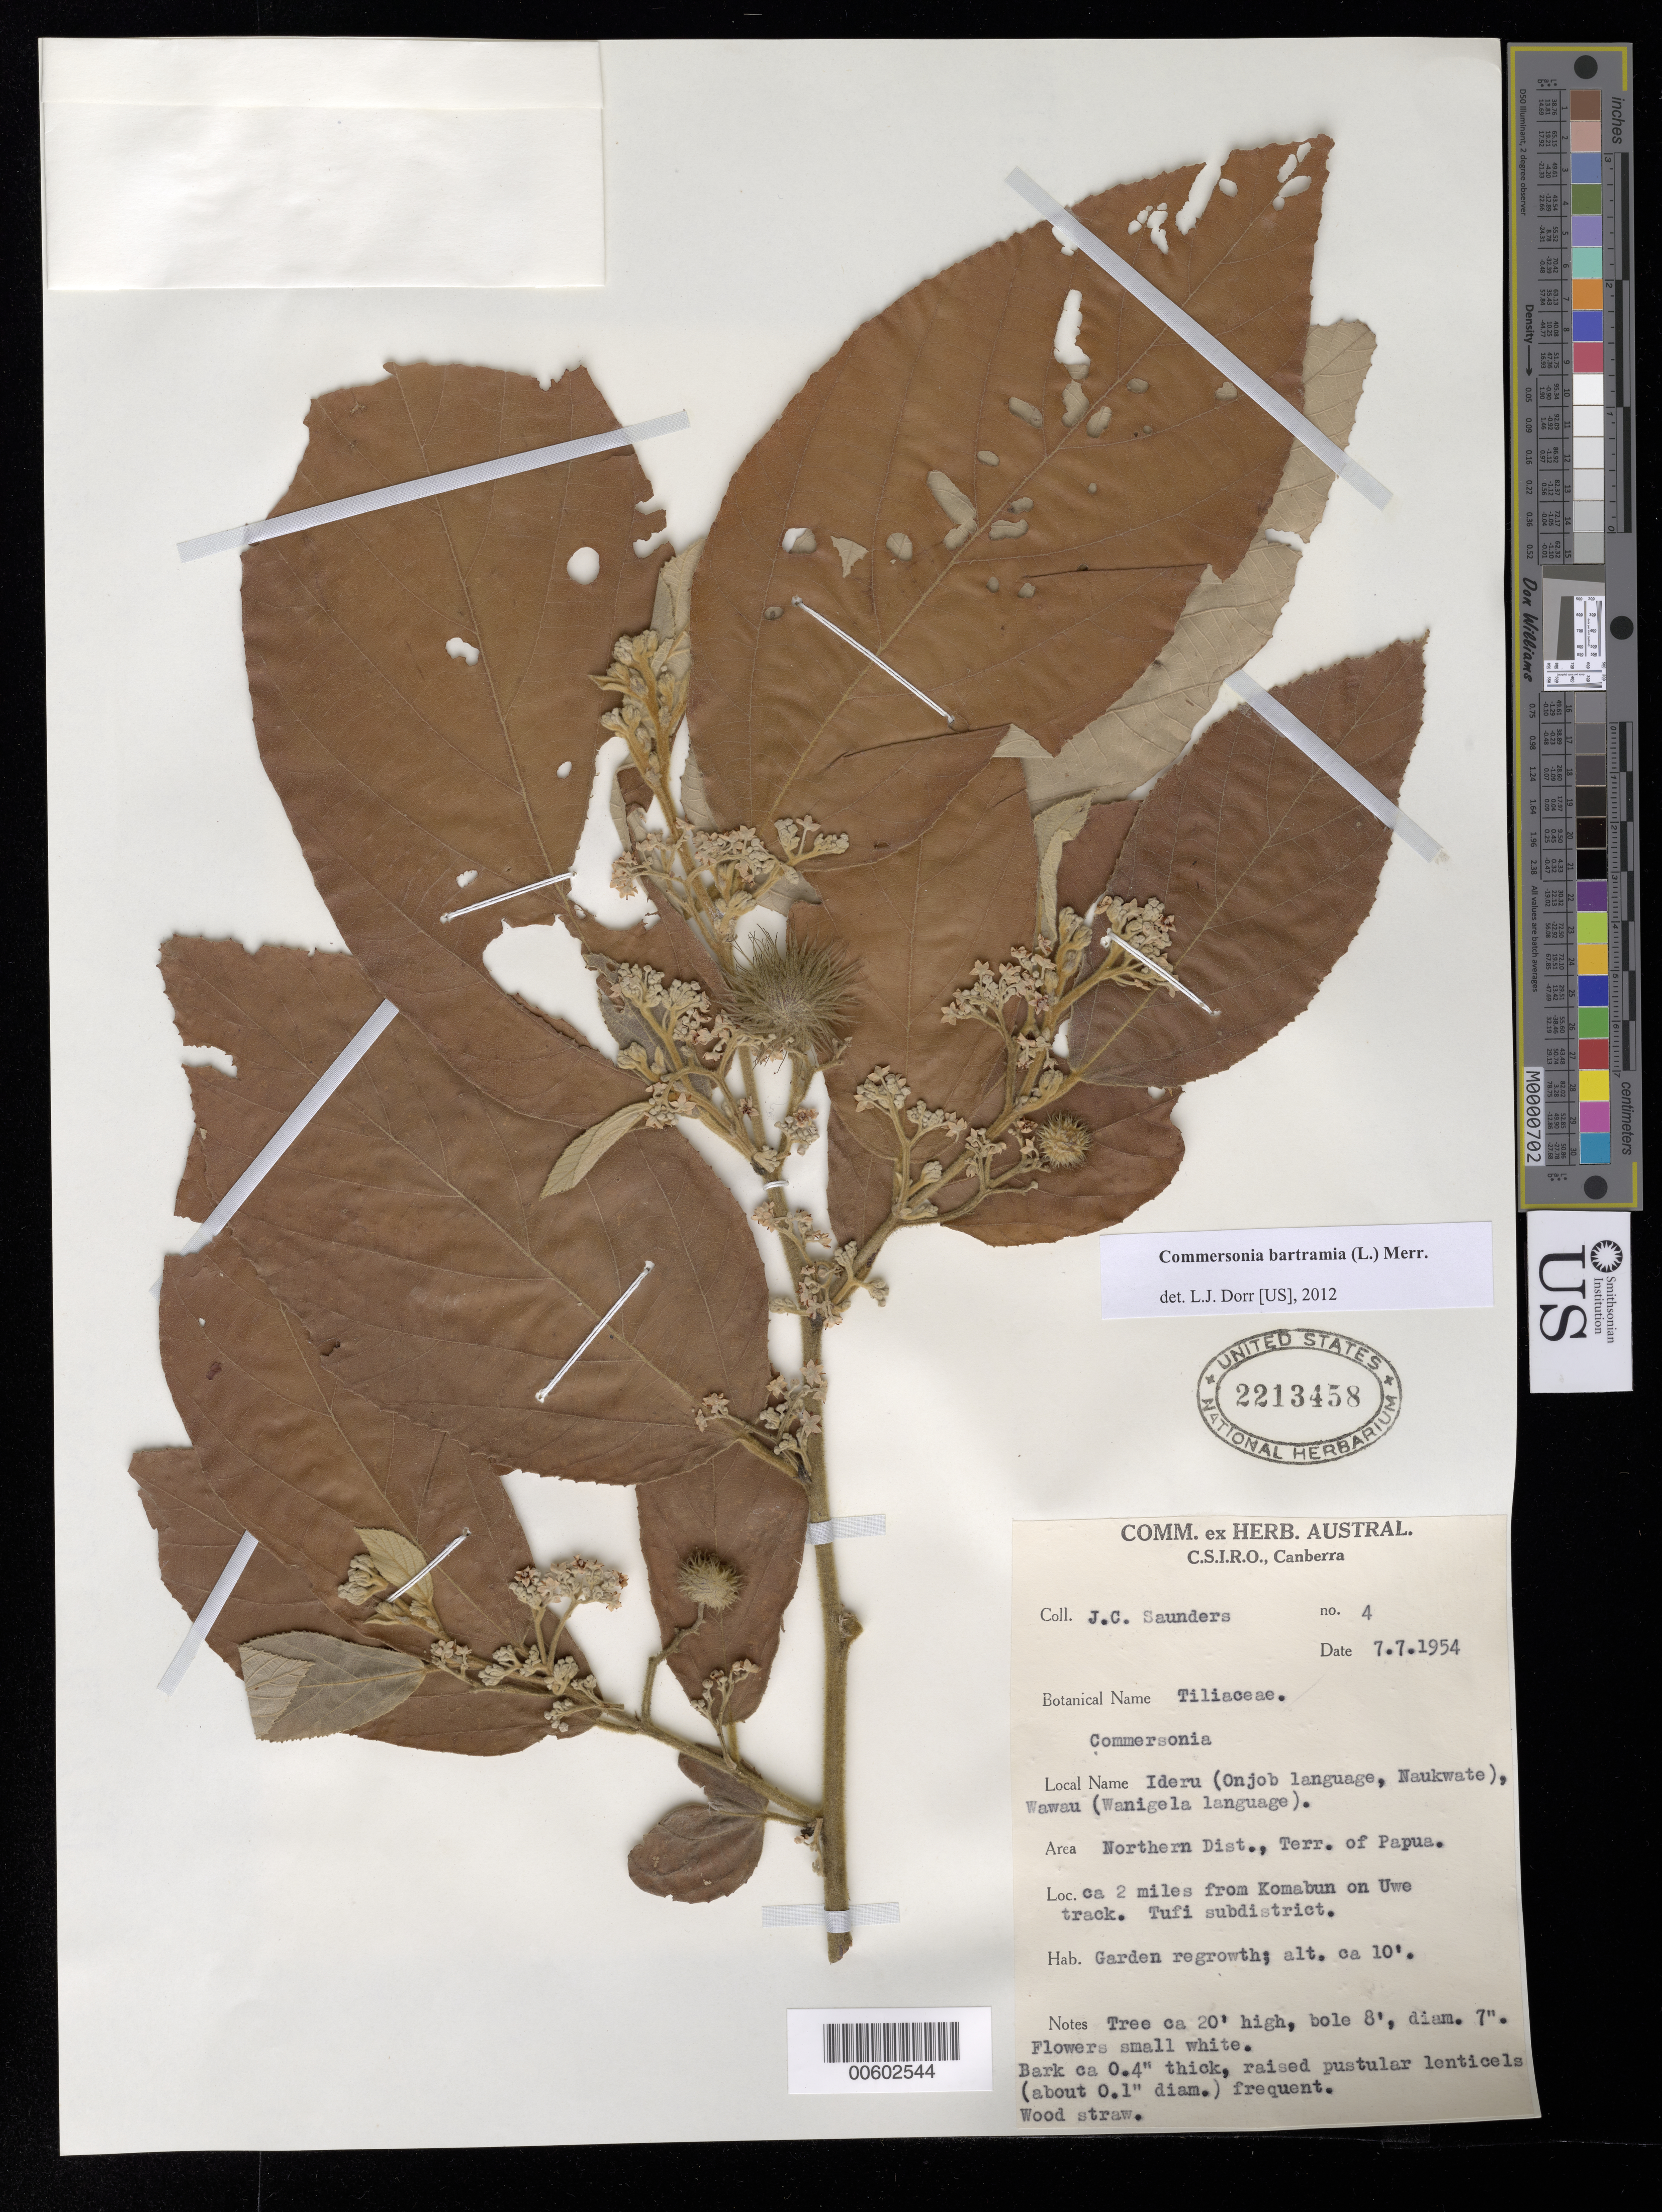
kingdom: Plantae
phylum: Tracheophyta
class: Magnoliopsida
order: Malvales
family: Malvaceae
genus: Commersonia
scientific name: Commersonia bartramia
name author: (L.) Merr.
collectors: J. C. Saunders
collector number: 4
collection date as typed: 07 Jul 1954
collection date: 1954-07-07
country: Papua New Guinea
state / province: Northern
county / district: Tufi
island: New Guinea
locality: Terr. of Papua. ca. 2 miles from Komabun on Uwe track, Tufi subdistrict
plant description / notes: Common name: Ideru; Common name language: Wawau; US, A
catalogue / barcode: US 2213458